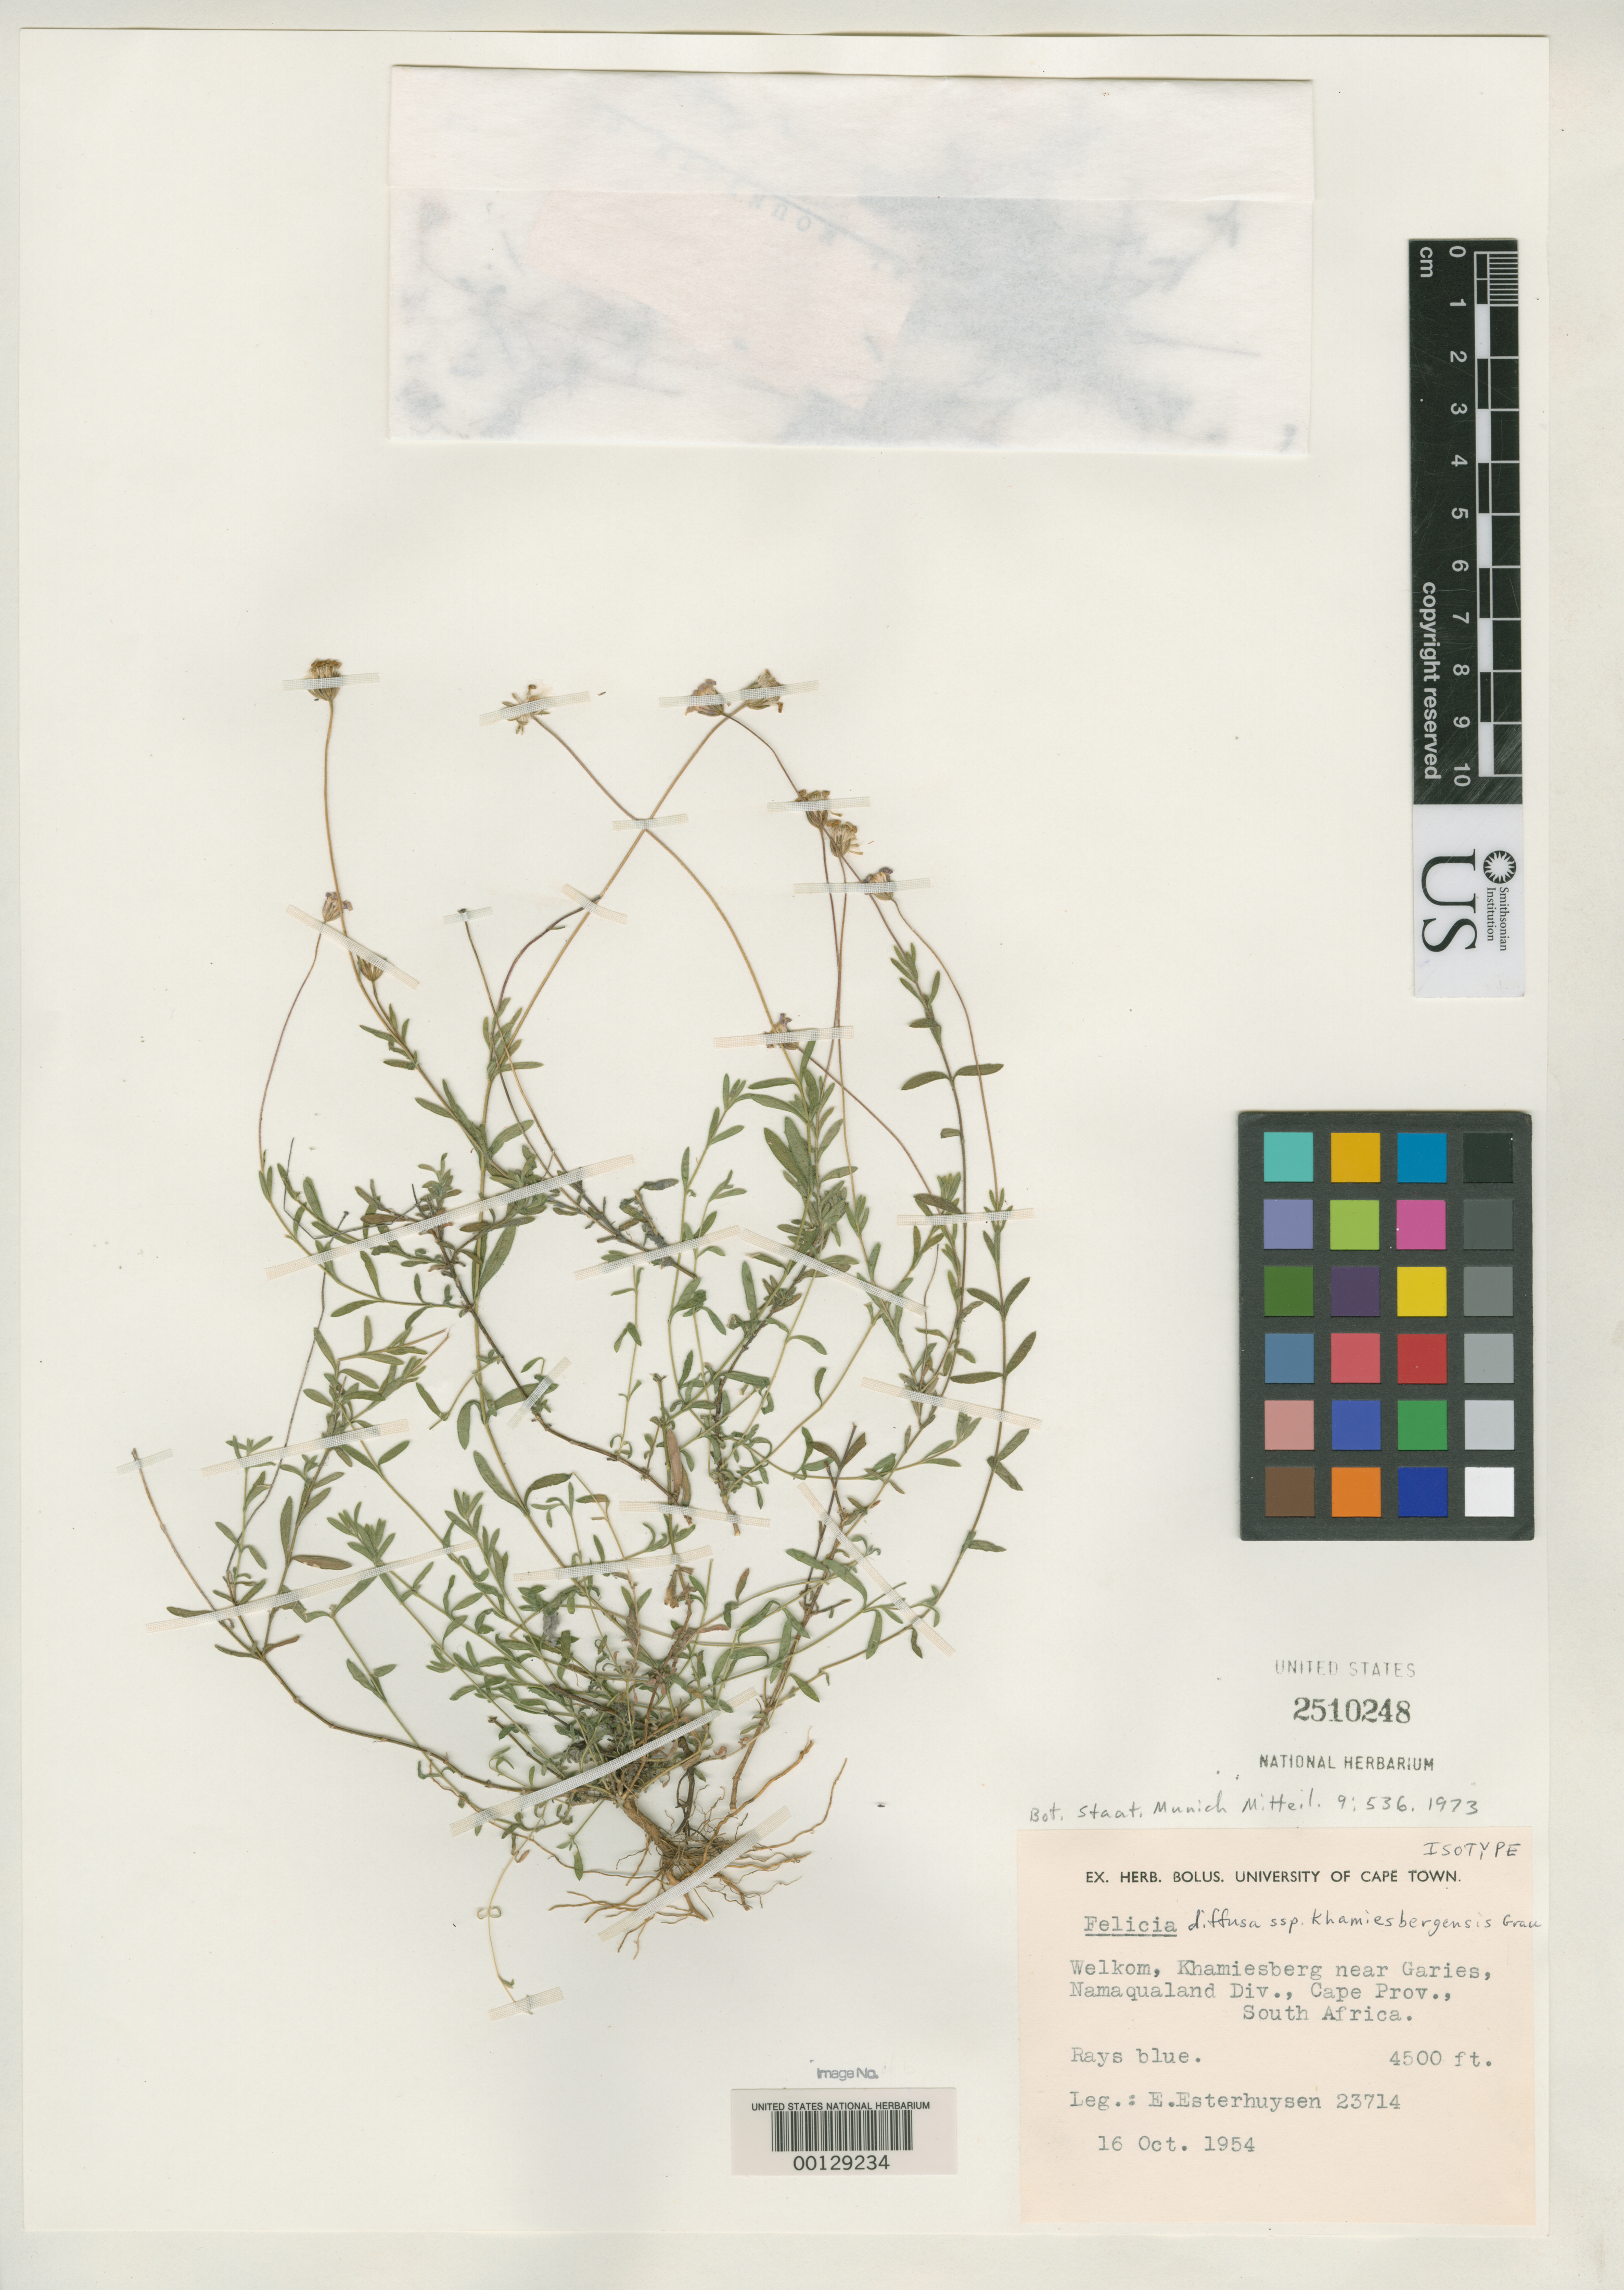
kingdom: Plantae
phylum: Tracheophyta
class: Magnoliopsida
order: Asterales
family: Asteraceae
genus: Felicia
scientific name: Felicia diffusa subsp. khamiesbergensis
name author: Grau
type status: Isotype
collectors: E. E. Esterhuysen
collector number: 23714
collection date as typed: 16 Oct 1954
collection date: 1954-10-16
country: South Africa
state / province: Northern Cape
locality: Welkom, Khamiesberg near Garies; alt. 4500 ft. Namaqualand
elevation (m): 1372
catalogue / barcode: US 2510248